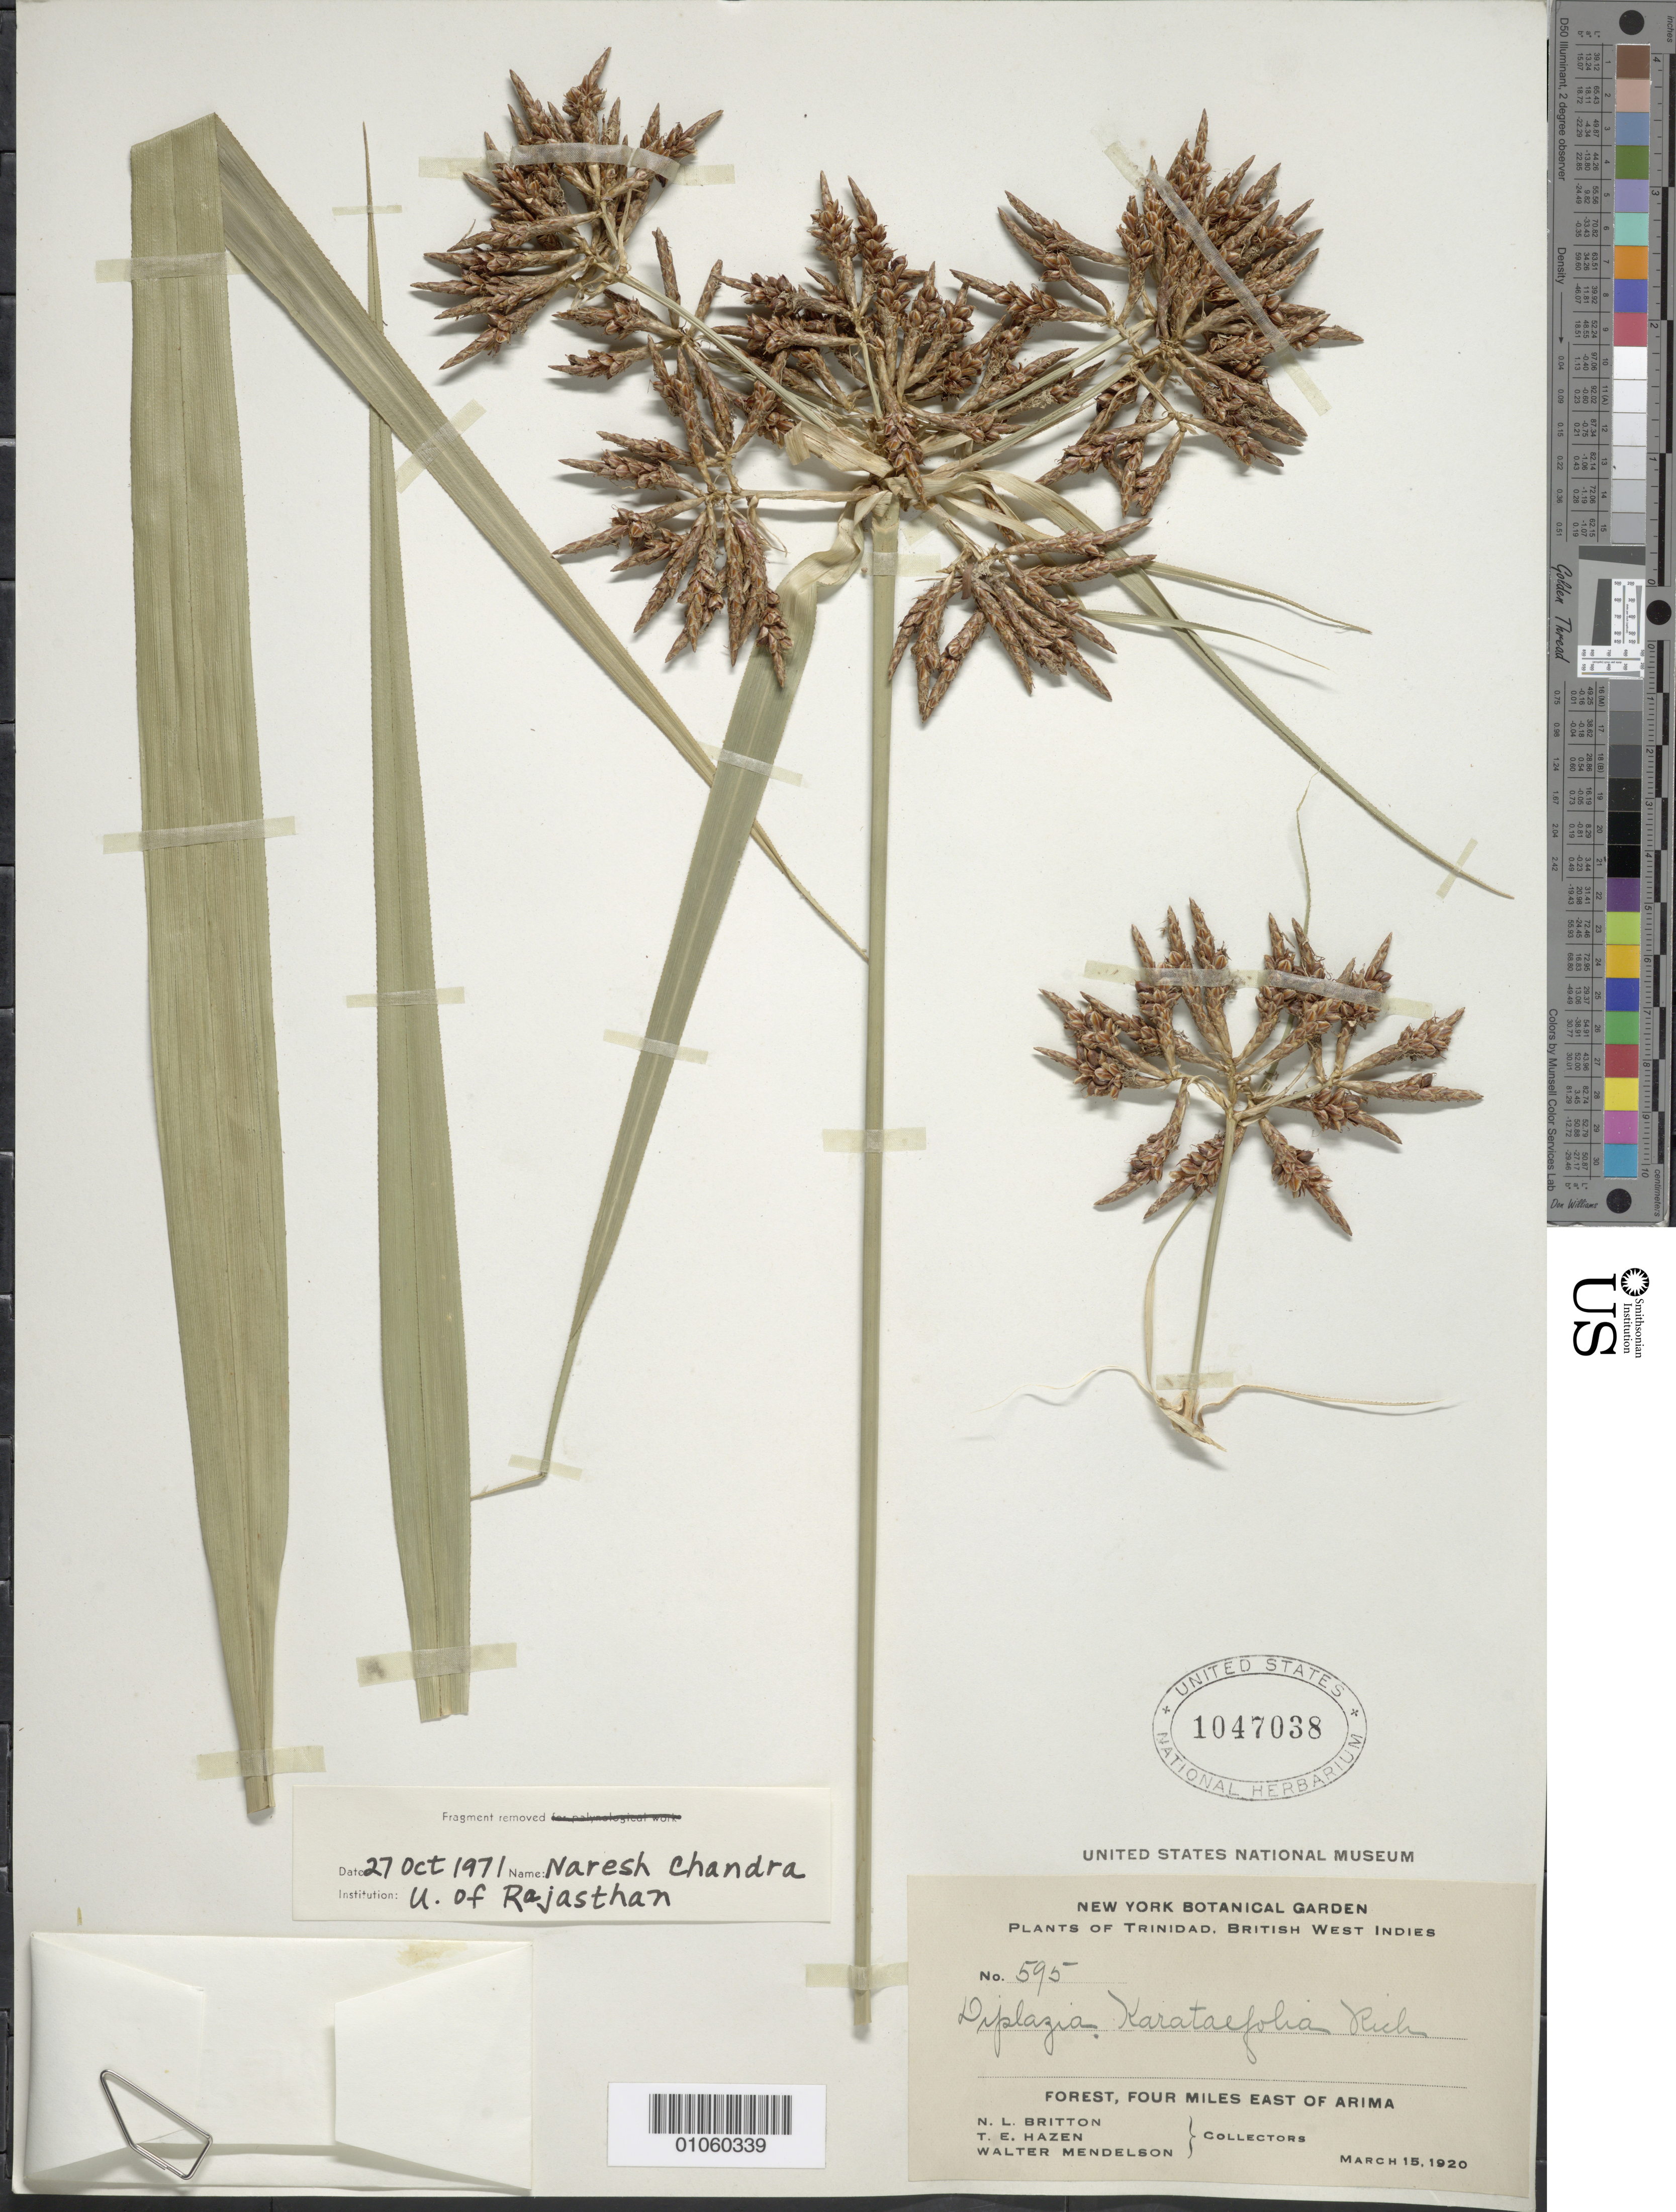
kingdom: Plantae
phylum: Tracheophyta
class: Liliopsida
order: Poales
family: Cyperaceae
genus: Diplasia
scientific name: Diplasia karatifolia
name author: Rich.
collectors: N. Britton, T. E. Hazen & W. Mendelson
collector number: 595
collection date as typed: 15 Mar 1920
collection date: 1920-03-15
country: Trinidad and Tobago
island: Trinidad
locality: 4 miles E of Arima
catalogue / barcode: US 1047038